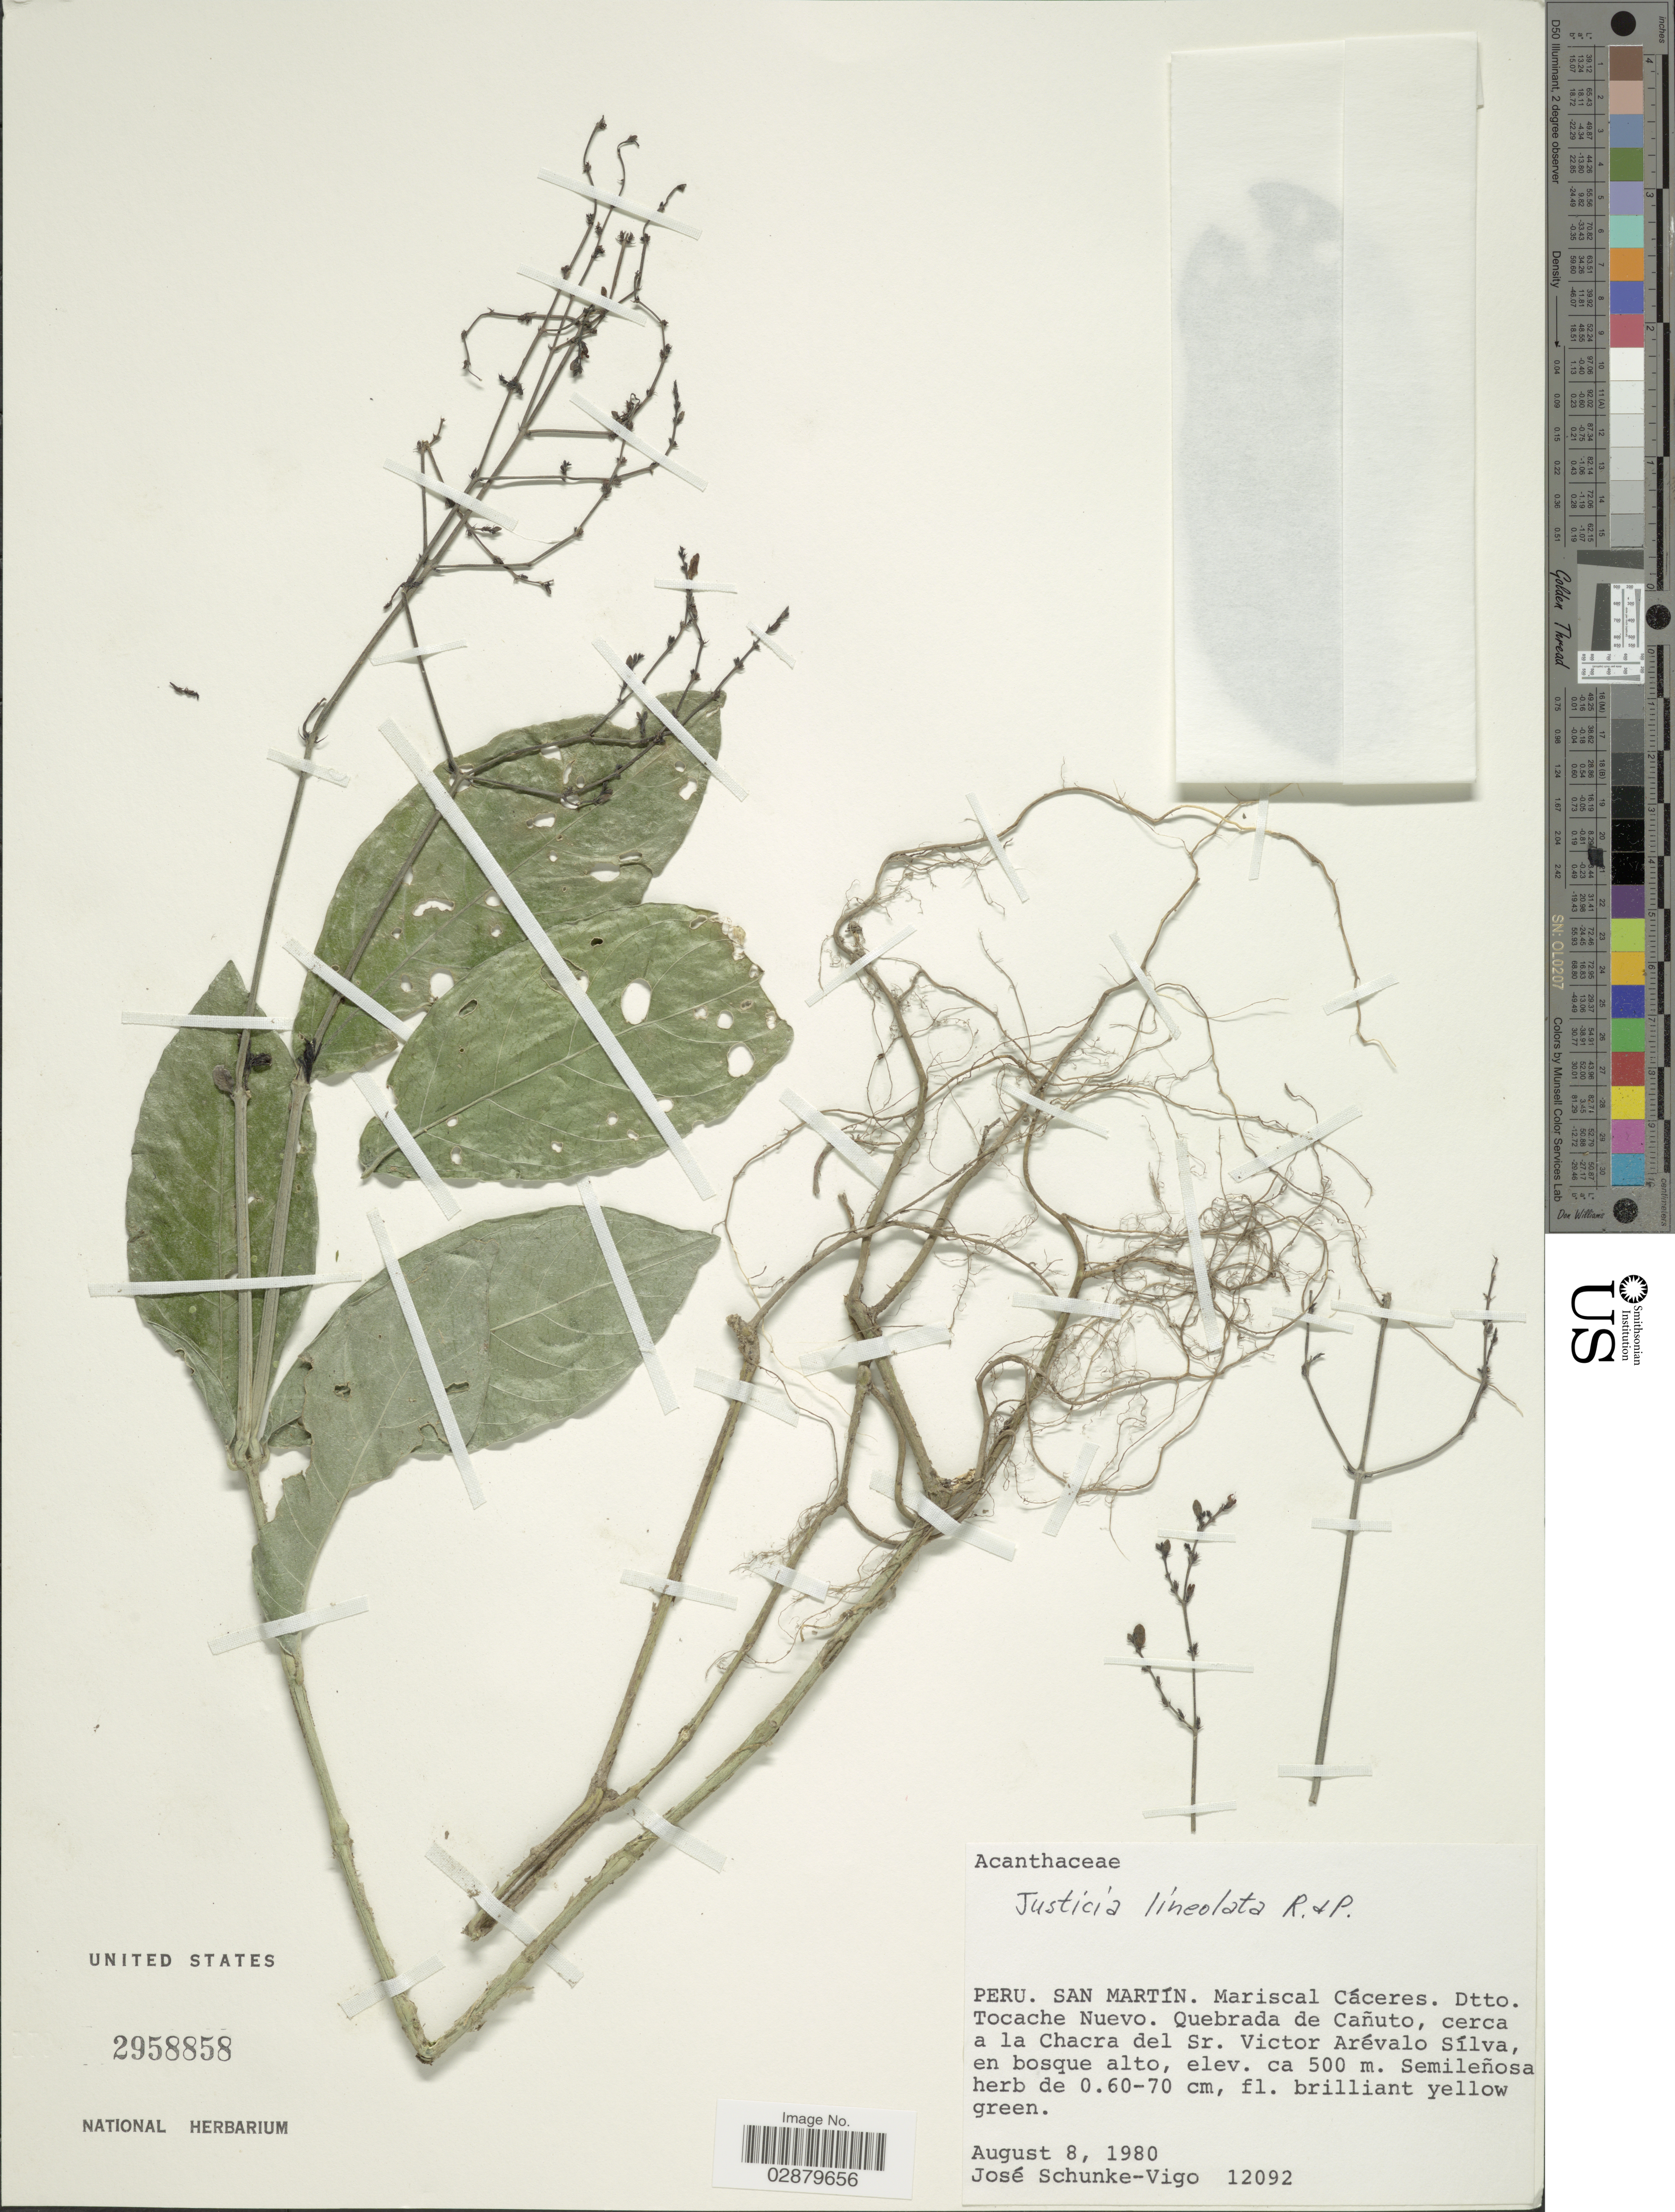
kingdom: Plantae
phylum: Tracheophyta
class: Magnoliopsida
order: Lamiales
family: Acanthaceae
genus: Justicia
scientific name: Justicia lineolata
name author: Ruiz & Pav.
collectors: J. Schunke Vigo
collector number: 12092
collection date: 1980-08-08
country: Peru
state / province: San Martín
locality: Mariscal Cáceres. Dtto. Tocache Nuevo. Quebrada de Cañuto, cerca a la Chacra del Sr. Victor Arévalo Sílva.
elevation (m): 500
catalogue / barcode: US 2958858